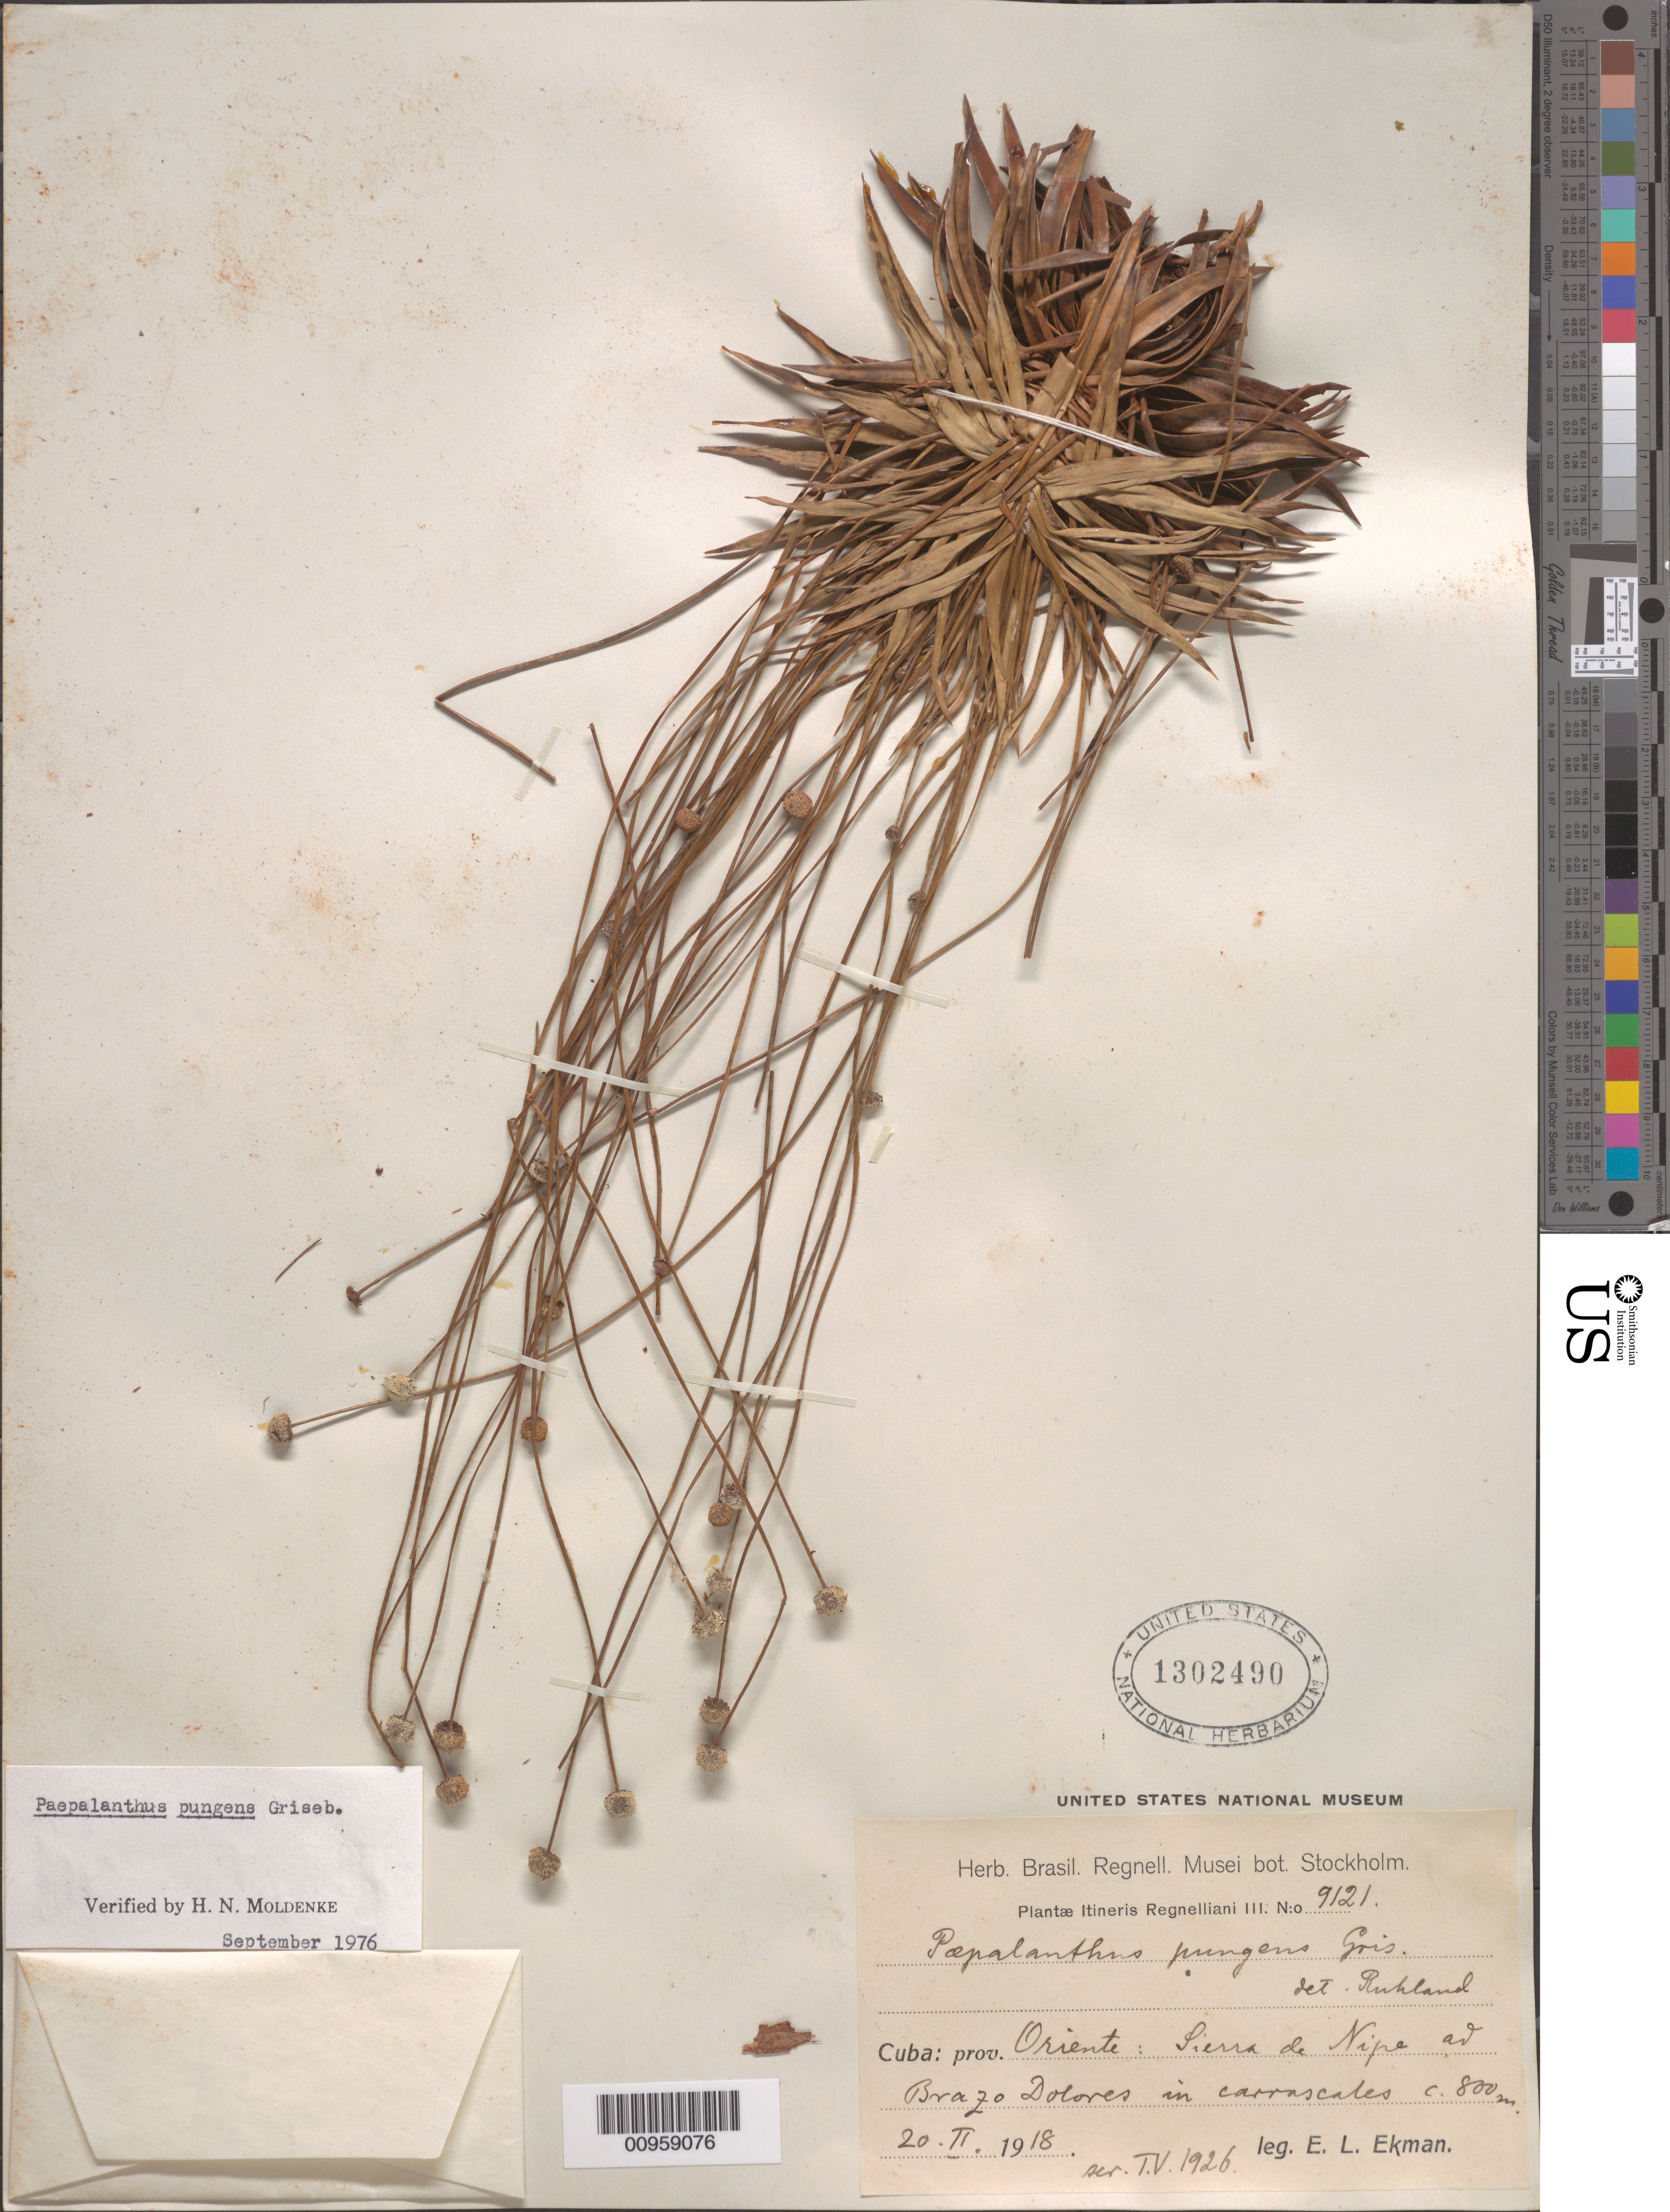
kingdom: Plantae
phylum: Tracheophyta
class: Liliopsida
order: Poales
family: Eriocaulaceae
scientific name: Nisius pungens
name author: (Griseb.) Andrino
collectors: E. L. Ekman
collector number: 9121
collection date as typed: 20 Feb 1918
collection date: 1918-02-20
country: Cuba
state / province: Holguín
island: Cuba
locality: Sierra de Nipe ad Brazo Dolores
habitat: In carrascales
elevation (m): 800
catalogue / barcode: US 1302490